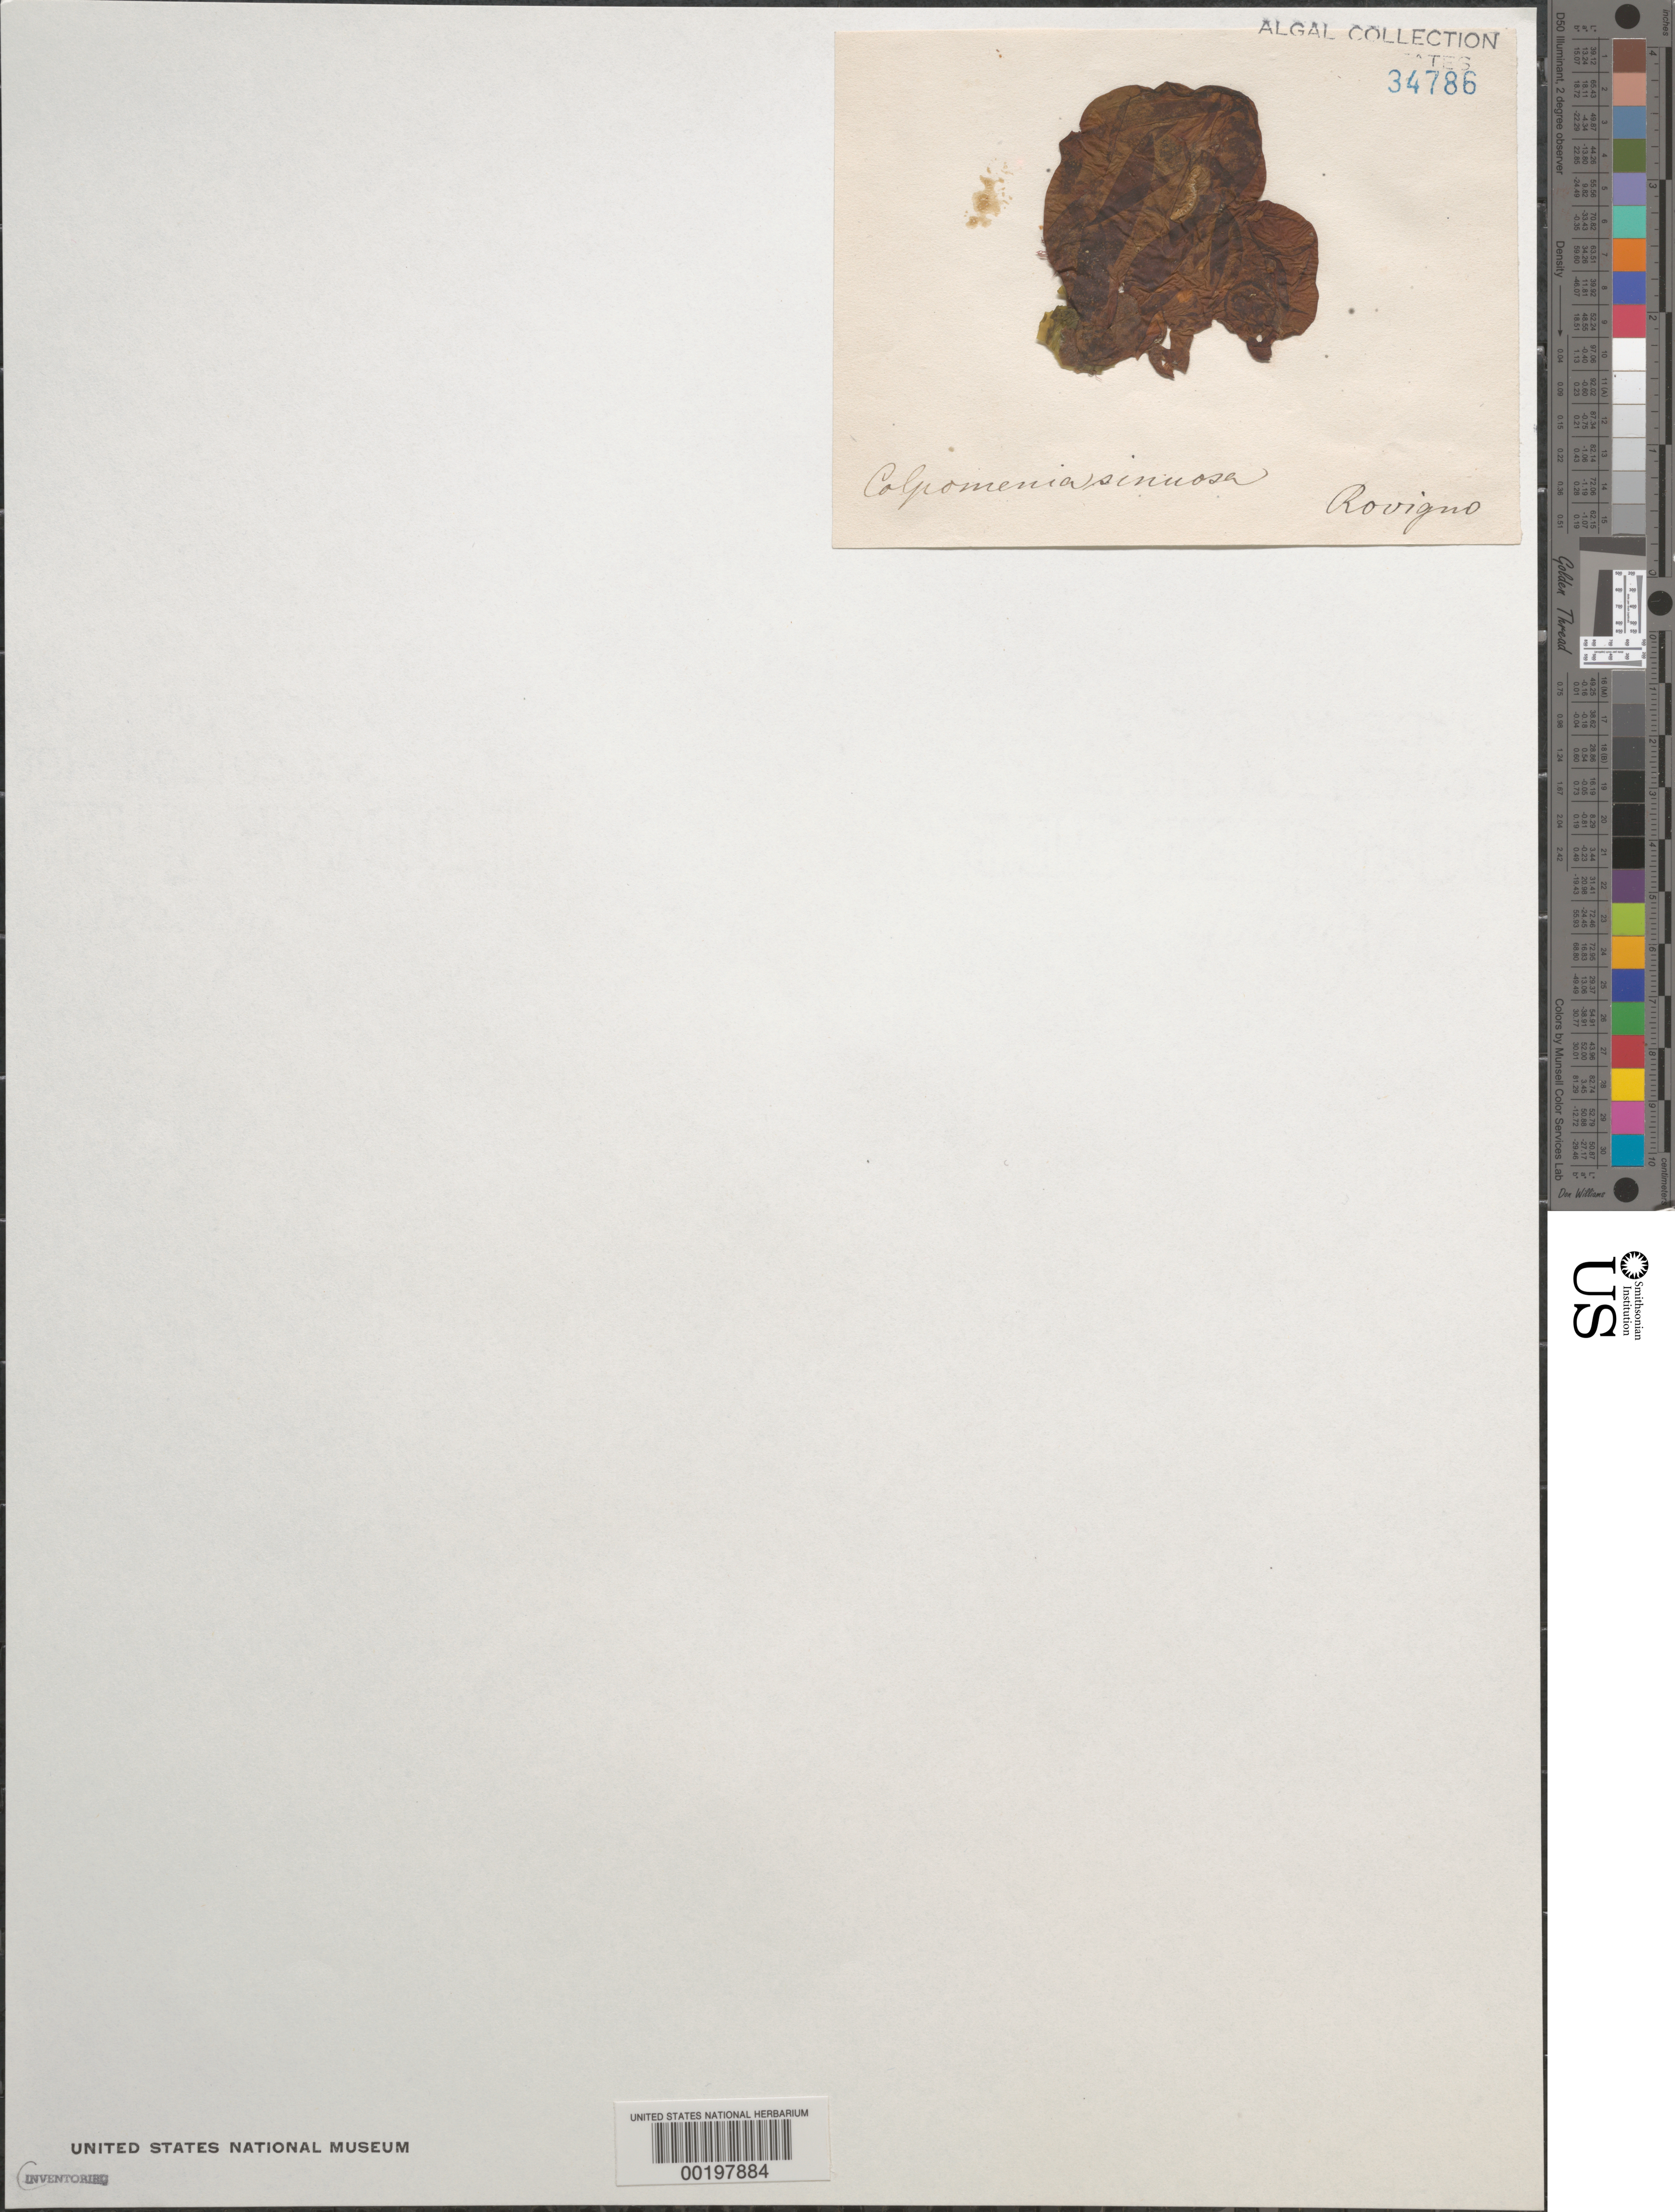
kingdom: Chromista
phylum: Ochrophyta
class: Phaeophyceae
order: Scytosiphonales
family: Scytosiphonaceae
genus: Colpomenia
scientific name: Colpomenia sinuosa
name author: (K. Mert. ex Roth) Derbes & Solier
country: Croatia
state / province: Istria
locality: Rovinj (Rovigno), Istria Peninsula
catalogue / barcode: US 34786